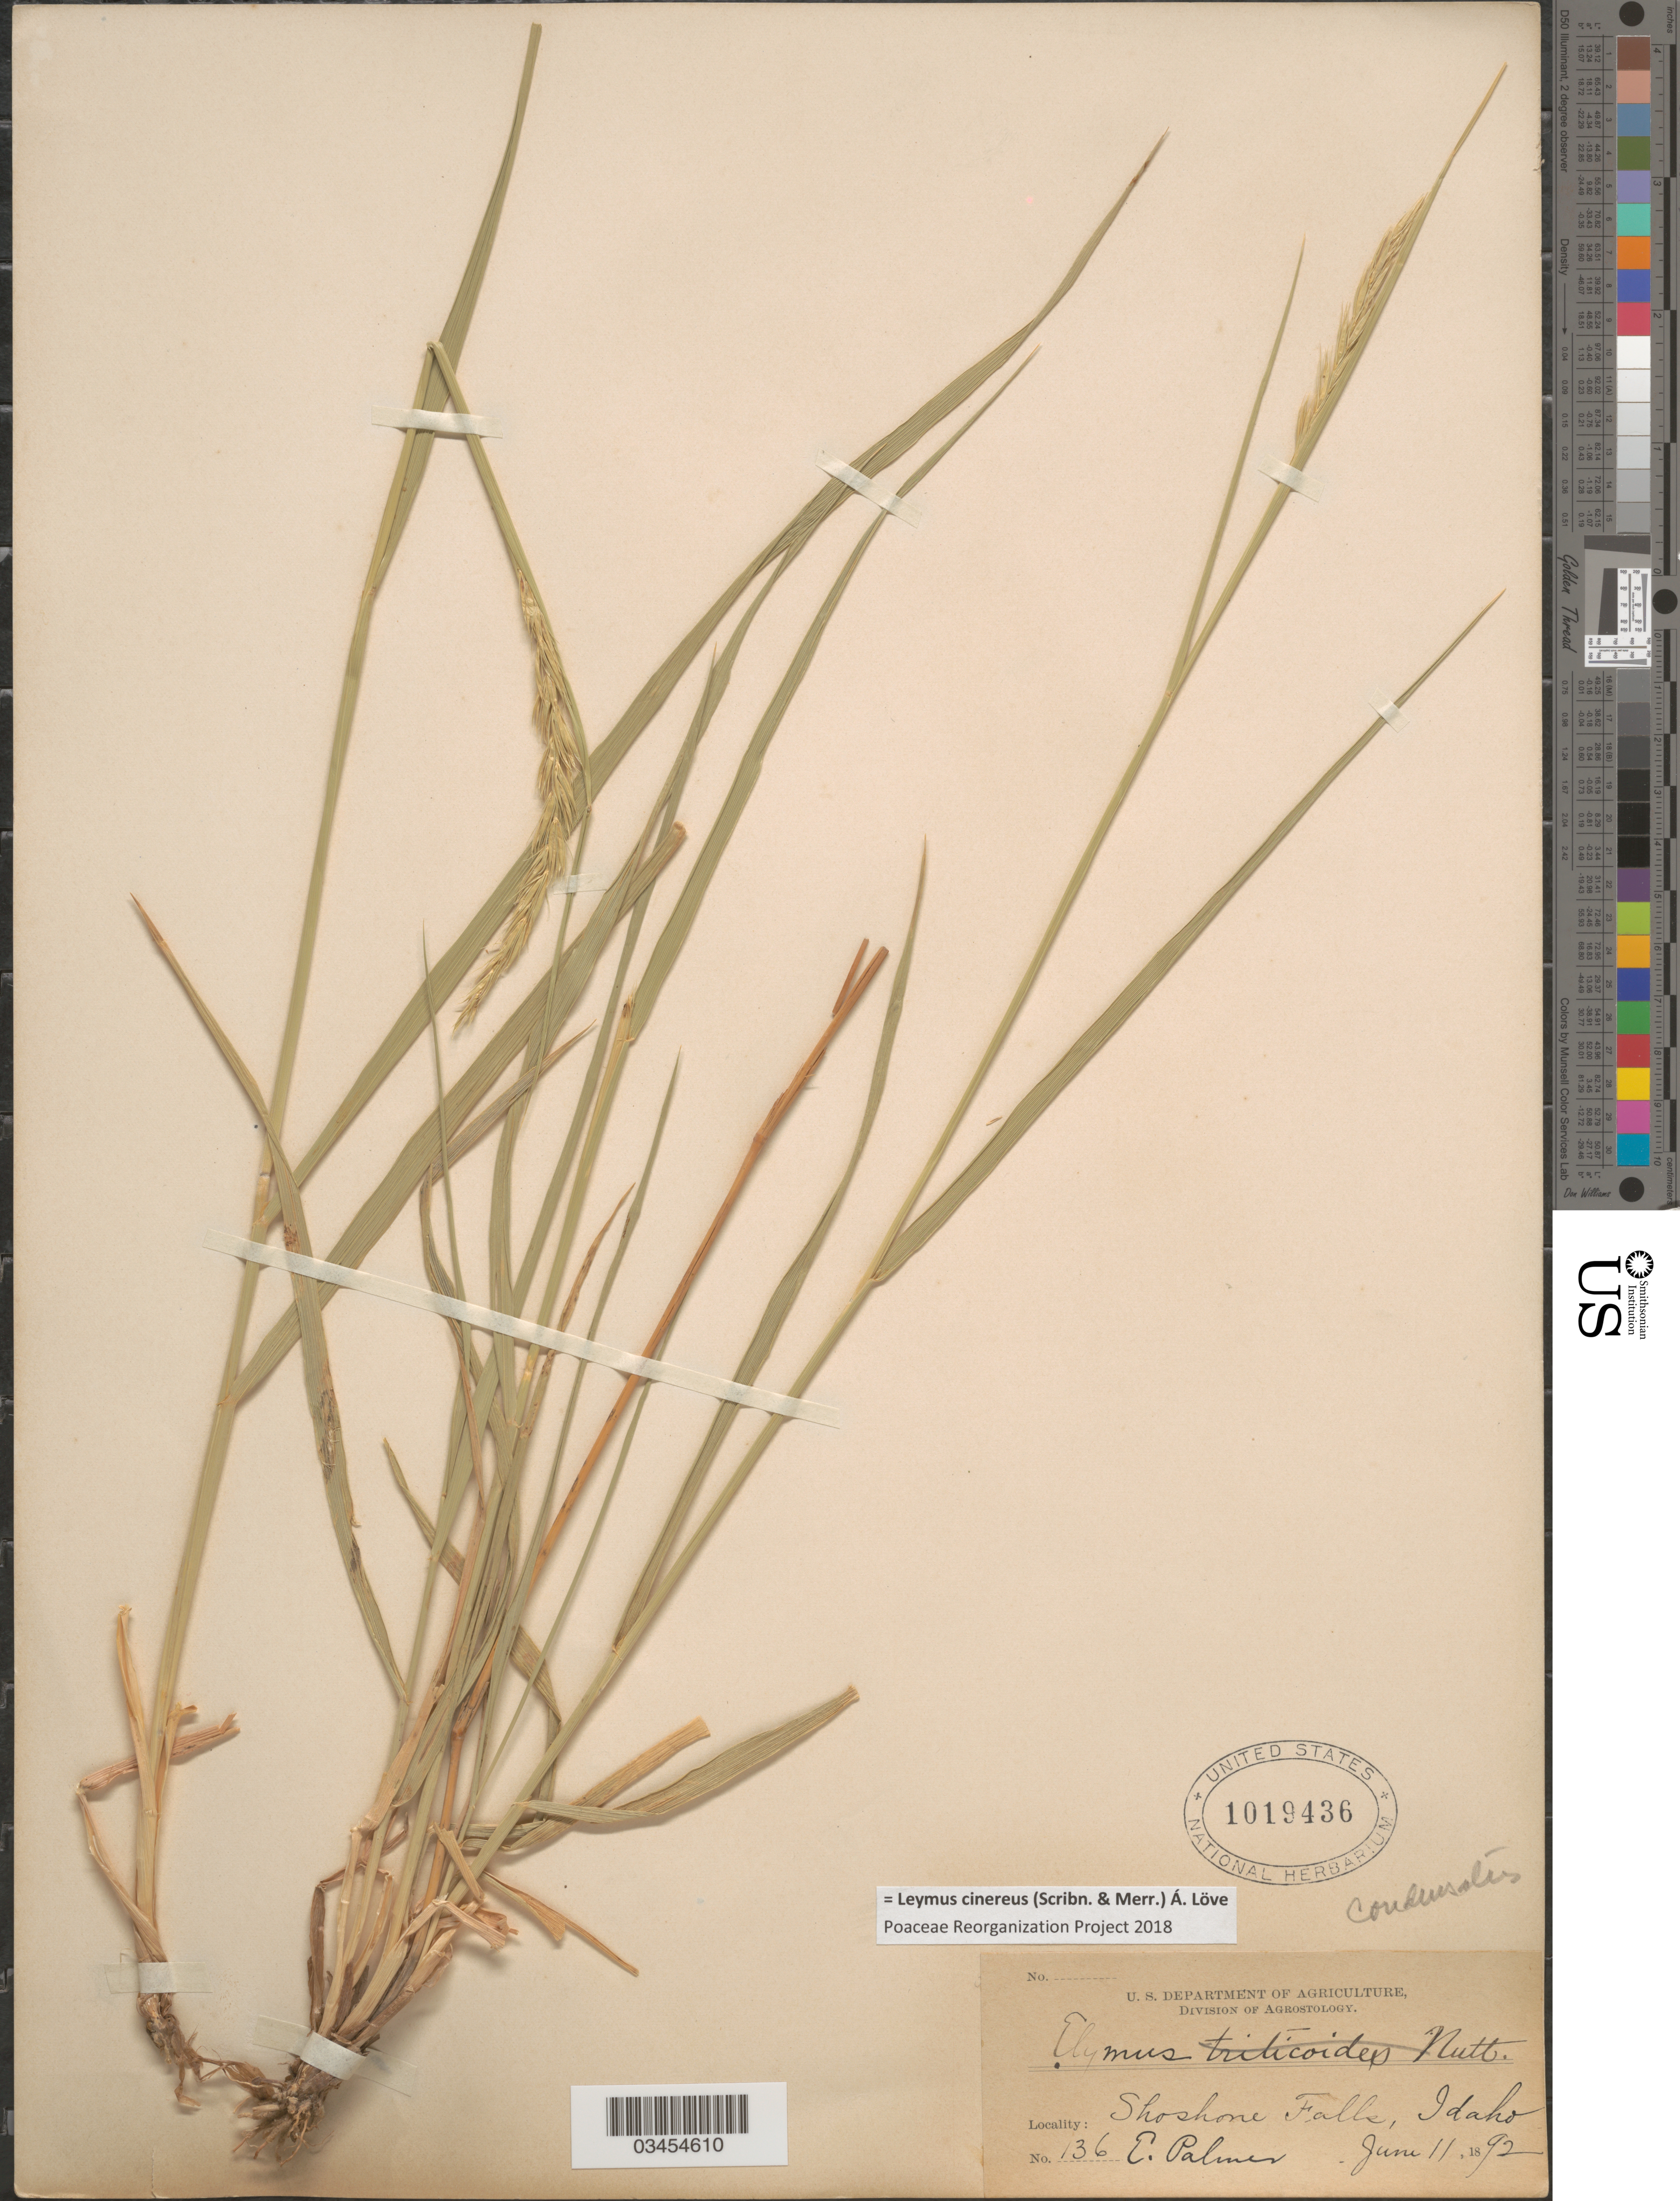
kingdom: Plantae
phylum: Tracheophyta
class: Liliopsida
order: Poales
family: Poaceae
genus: Leymus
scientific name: Leymus cinereus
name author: (Scribn. & Merr.) Á. Löve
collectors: E. Palmer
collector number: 136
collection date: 1892-06-11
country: United States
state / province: Idaho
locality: Shoshone Falls.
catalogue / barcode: US 1019436